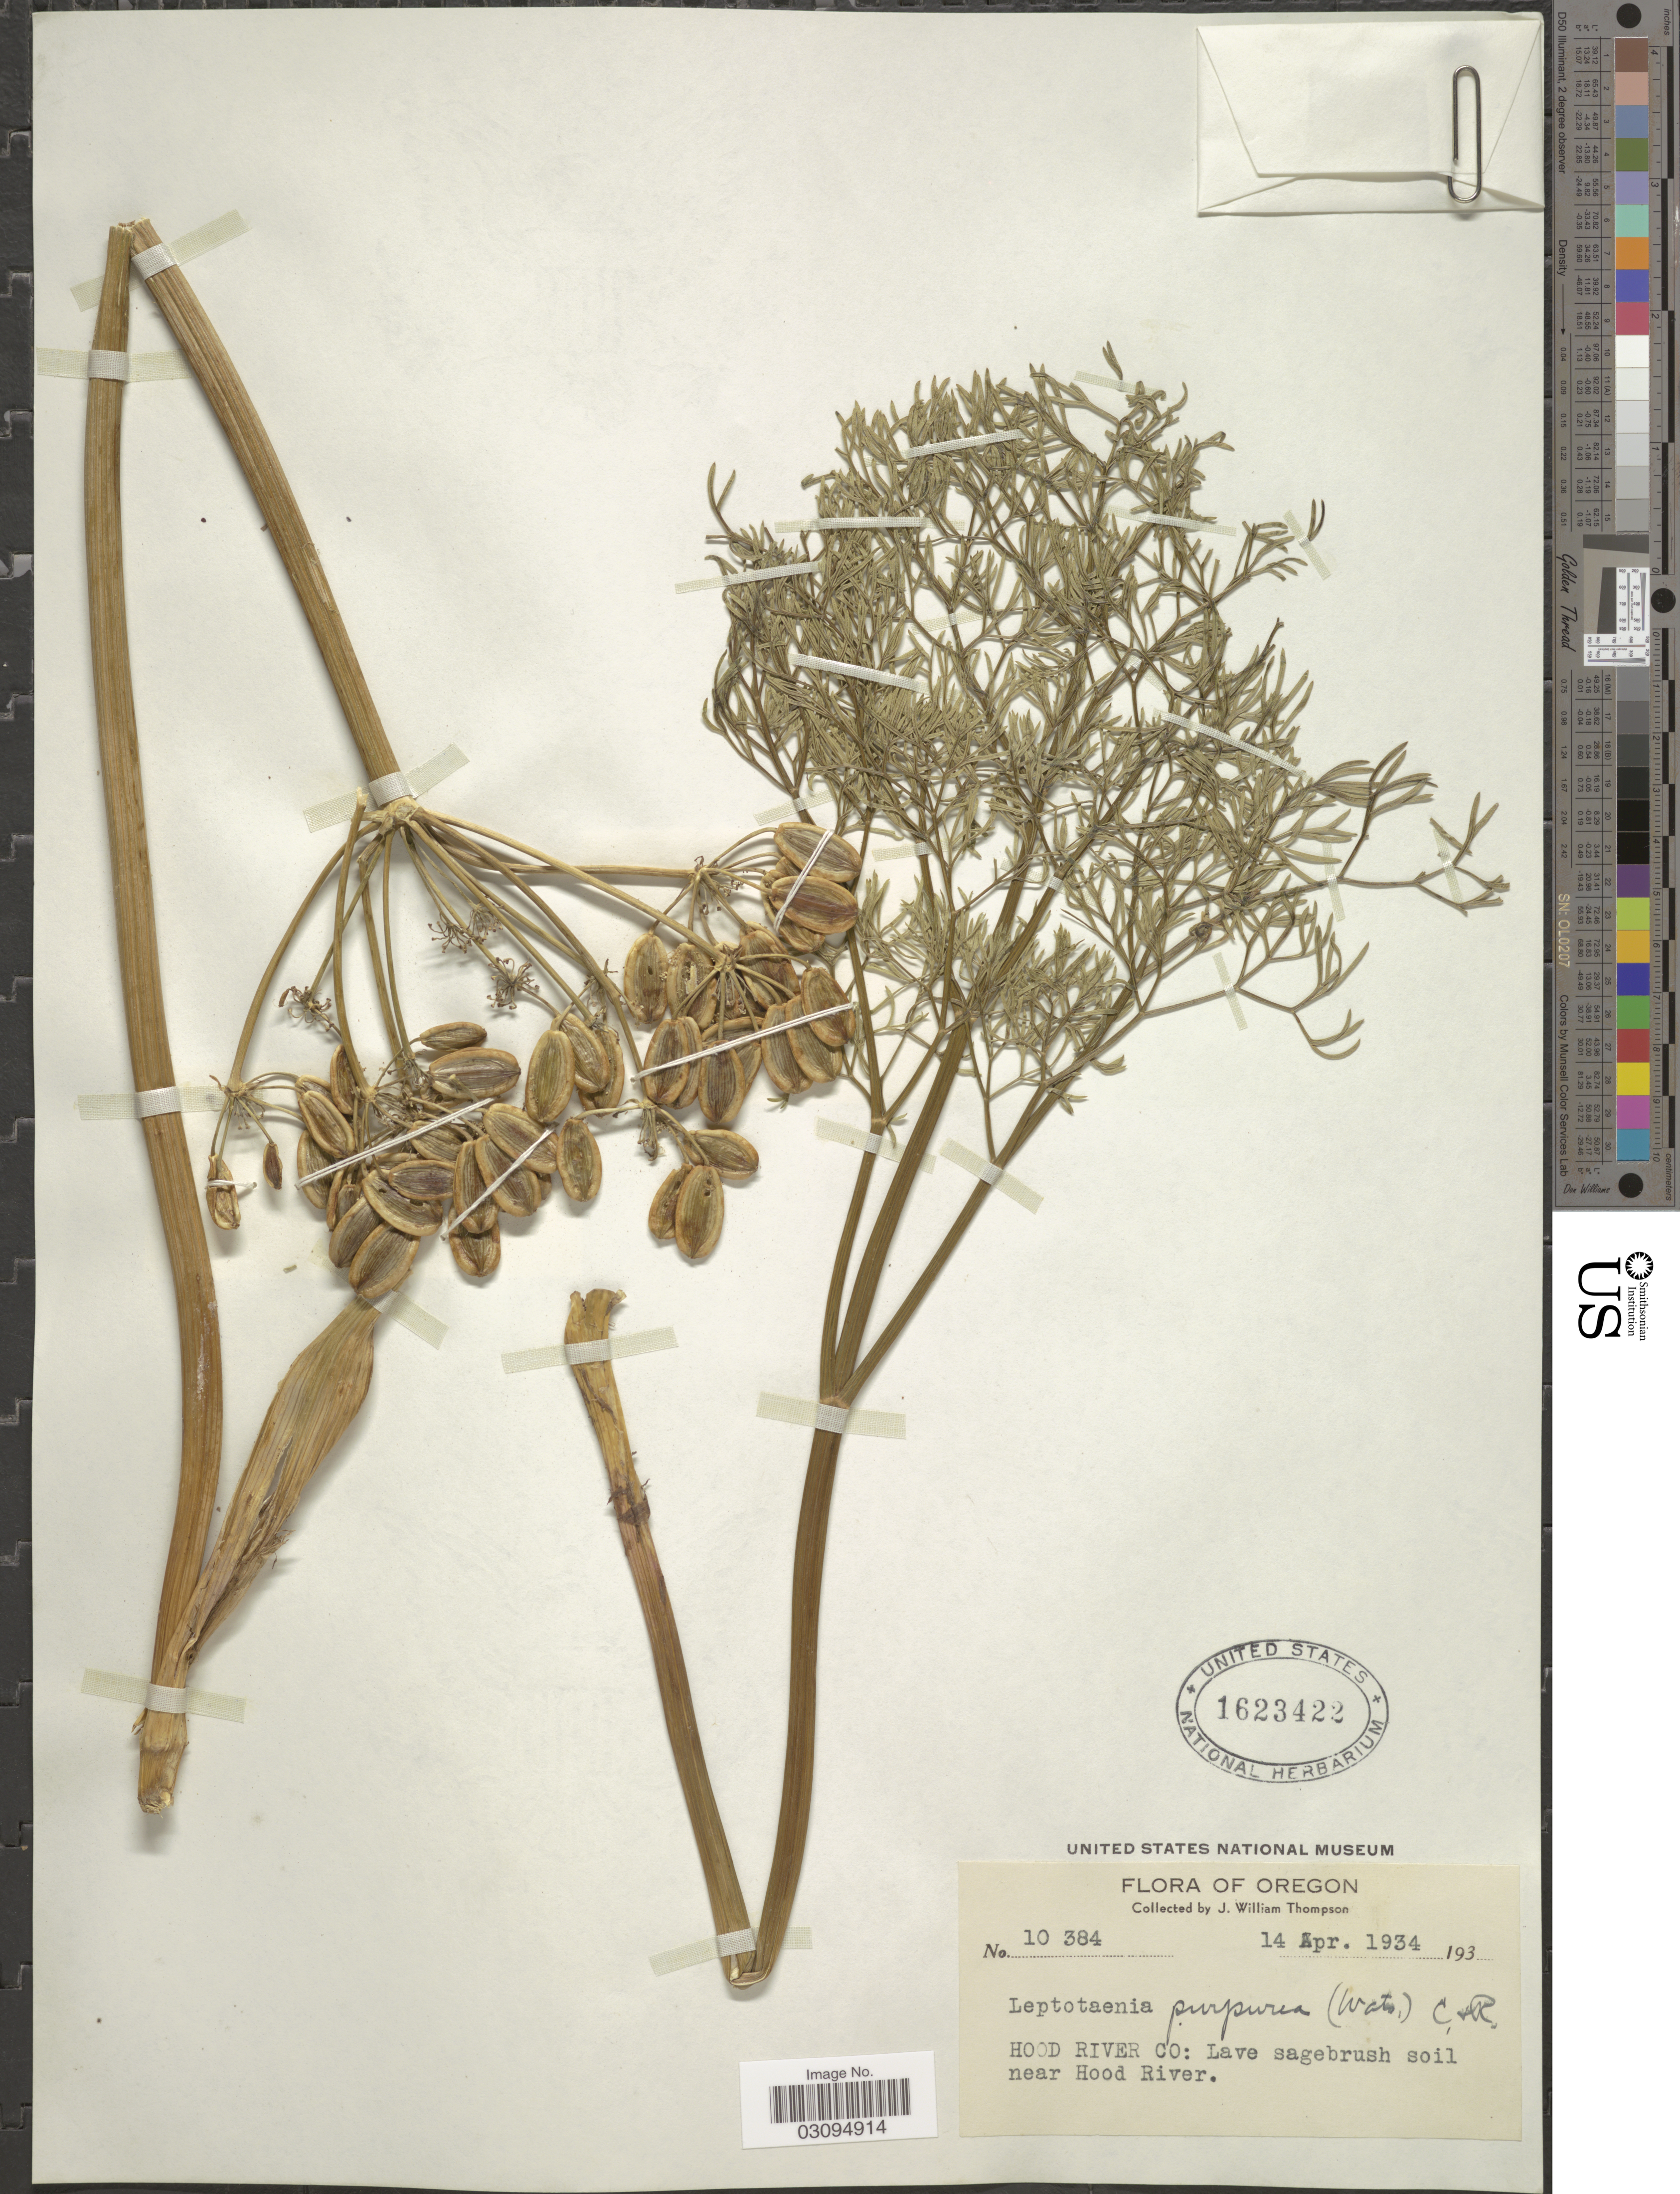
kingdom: Plantae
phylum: Tracheophyta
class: Magnoliopsida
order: Apiales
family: Apiaceae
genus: Lomatium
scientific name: Lomatium purpureum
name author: A. Nelson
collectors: J. W. Thompson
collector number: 10384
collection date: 1934-04-14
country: United States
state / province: Oregon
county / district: Hood River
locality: Hood River Co: Lave sagebrush soil near Hood River.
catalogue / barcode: US 1623422